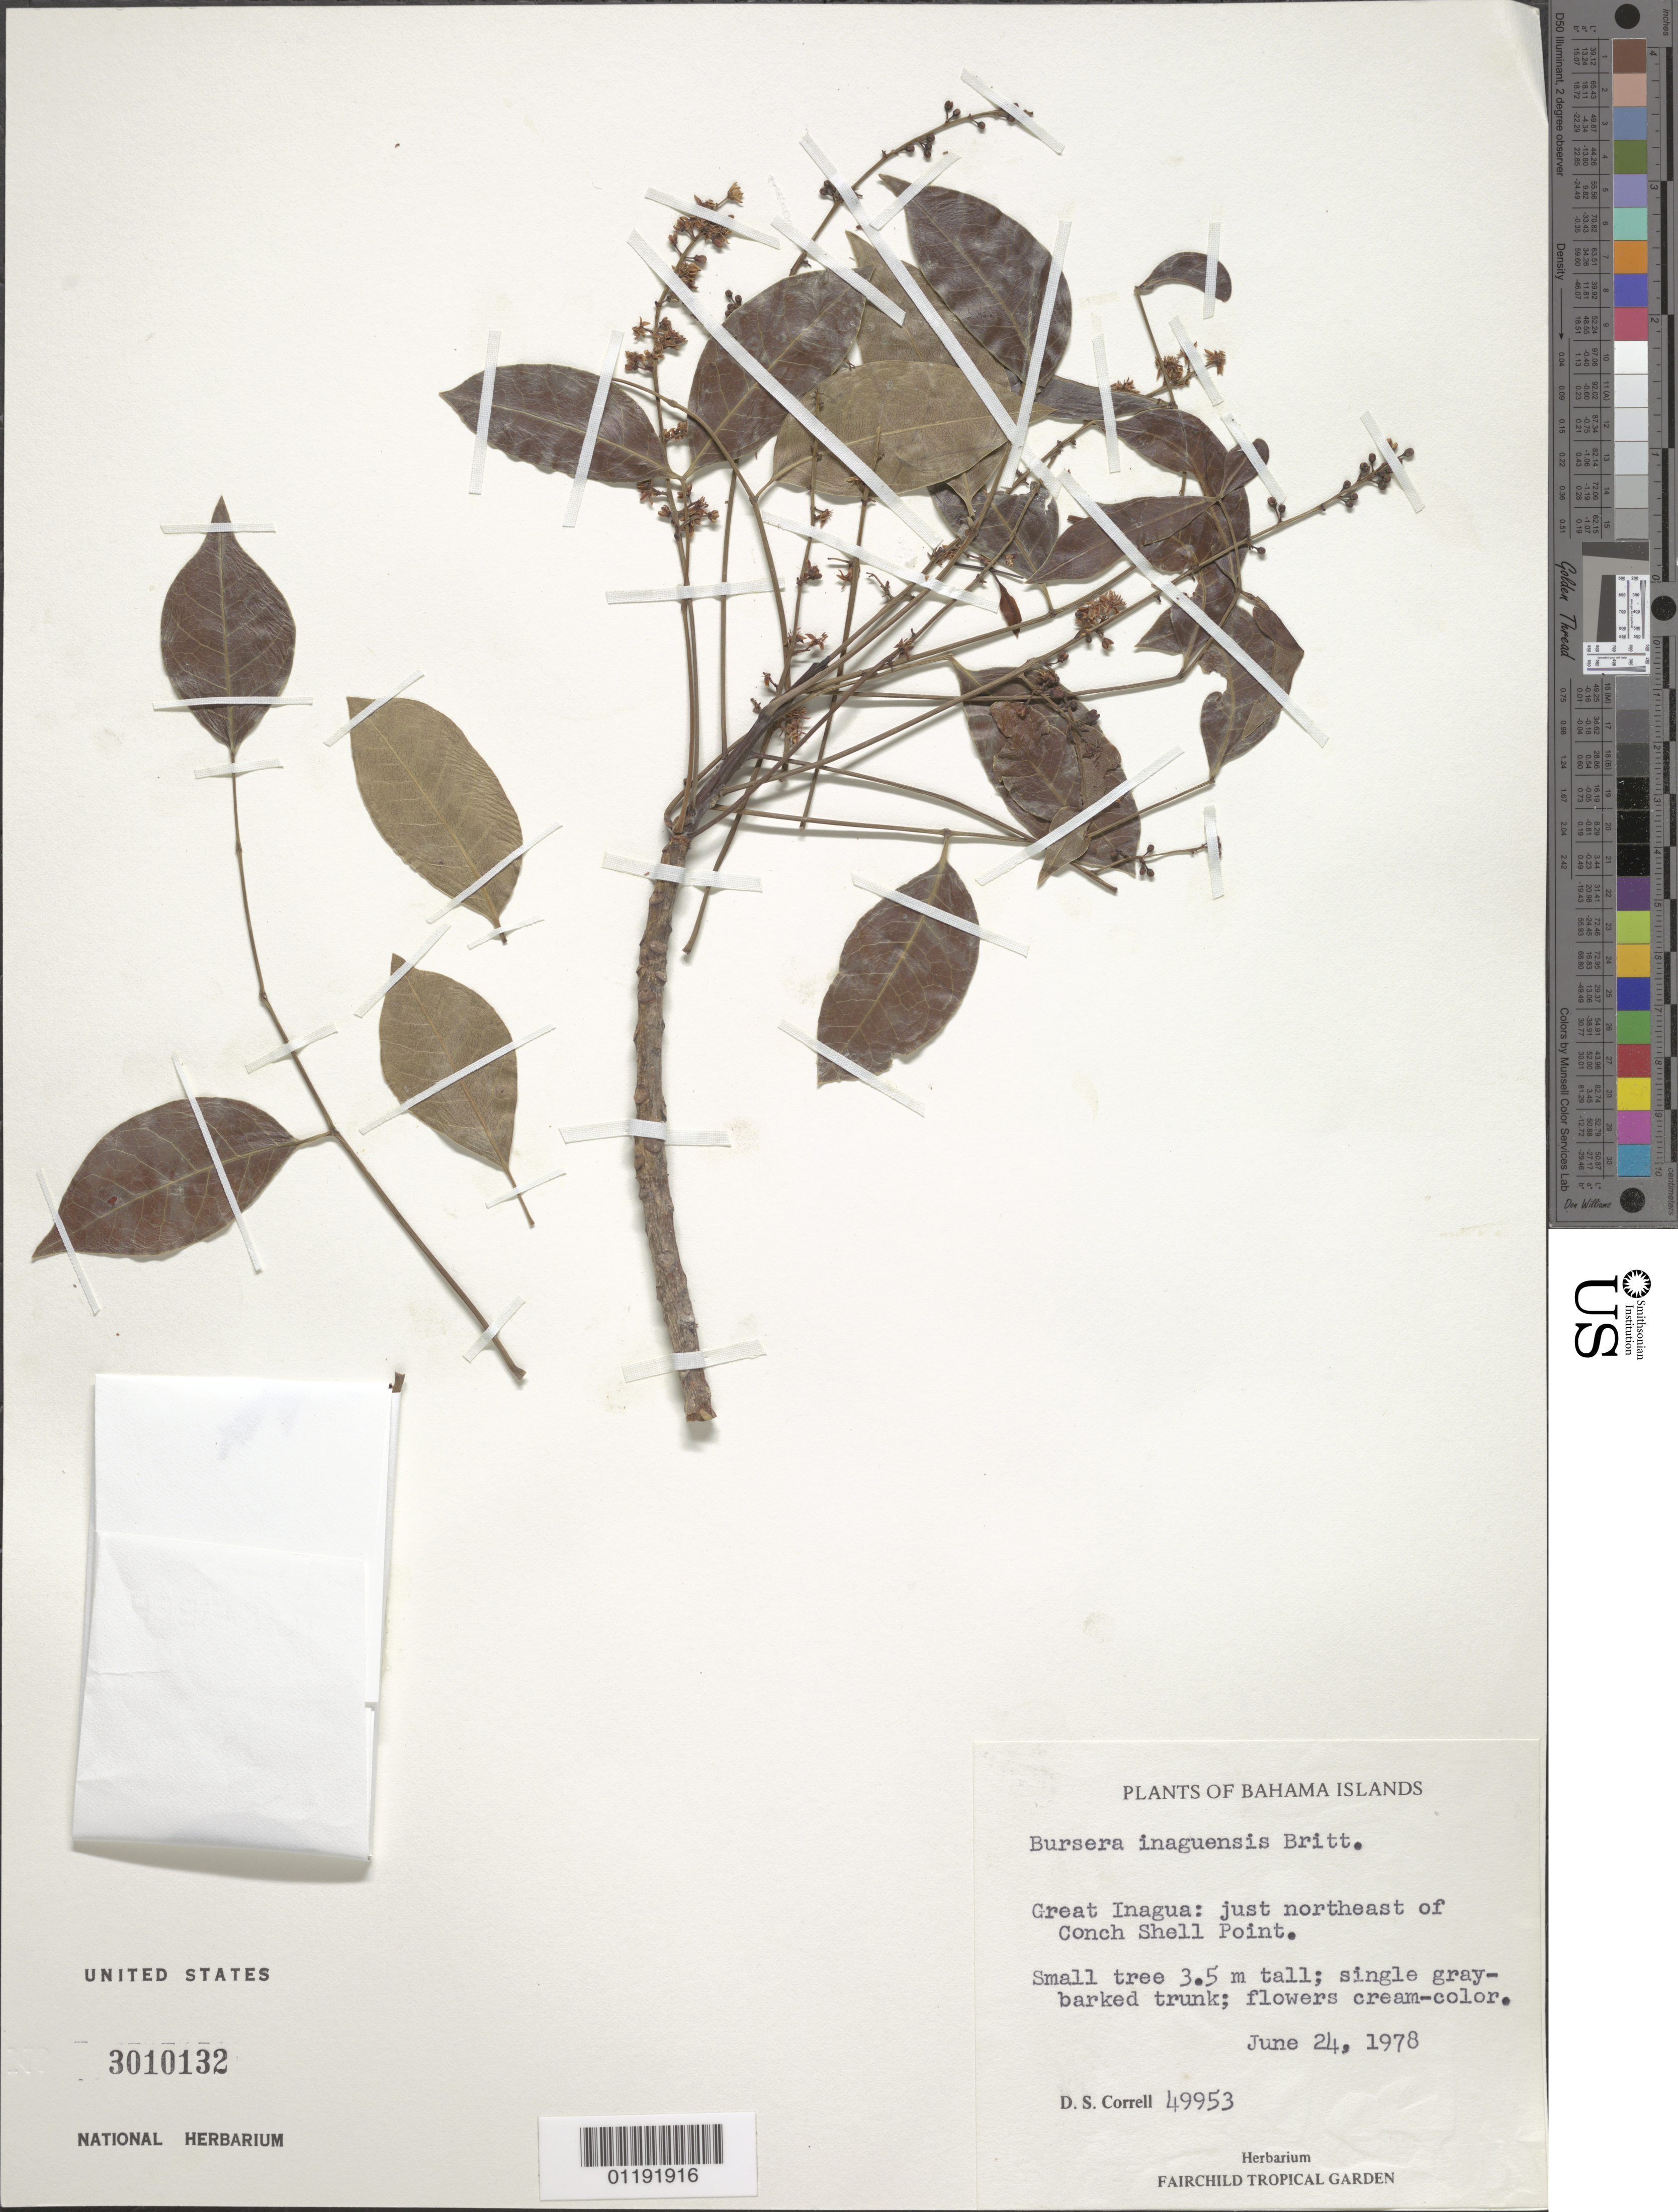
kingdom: Plantae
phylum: Tracheophyta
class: Magnoliopsida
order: Sapindales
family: Burseraceae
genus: Bursera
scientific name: Bursera inaguensis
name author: Britton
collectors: D. S. Correll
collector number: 49953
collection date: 1978-06-24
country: Bahamas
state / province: Great Inagua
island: Great Inagua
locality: Just NE of Conch Shell Point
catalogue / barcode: US 3010132